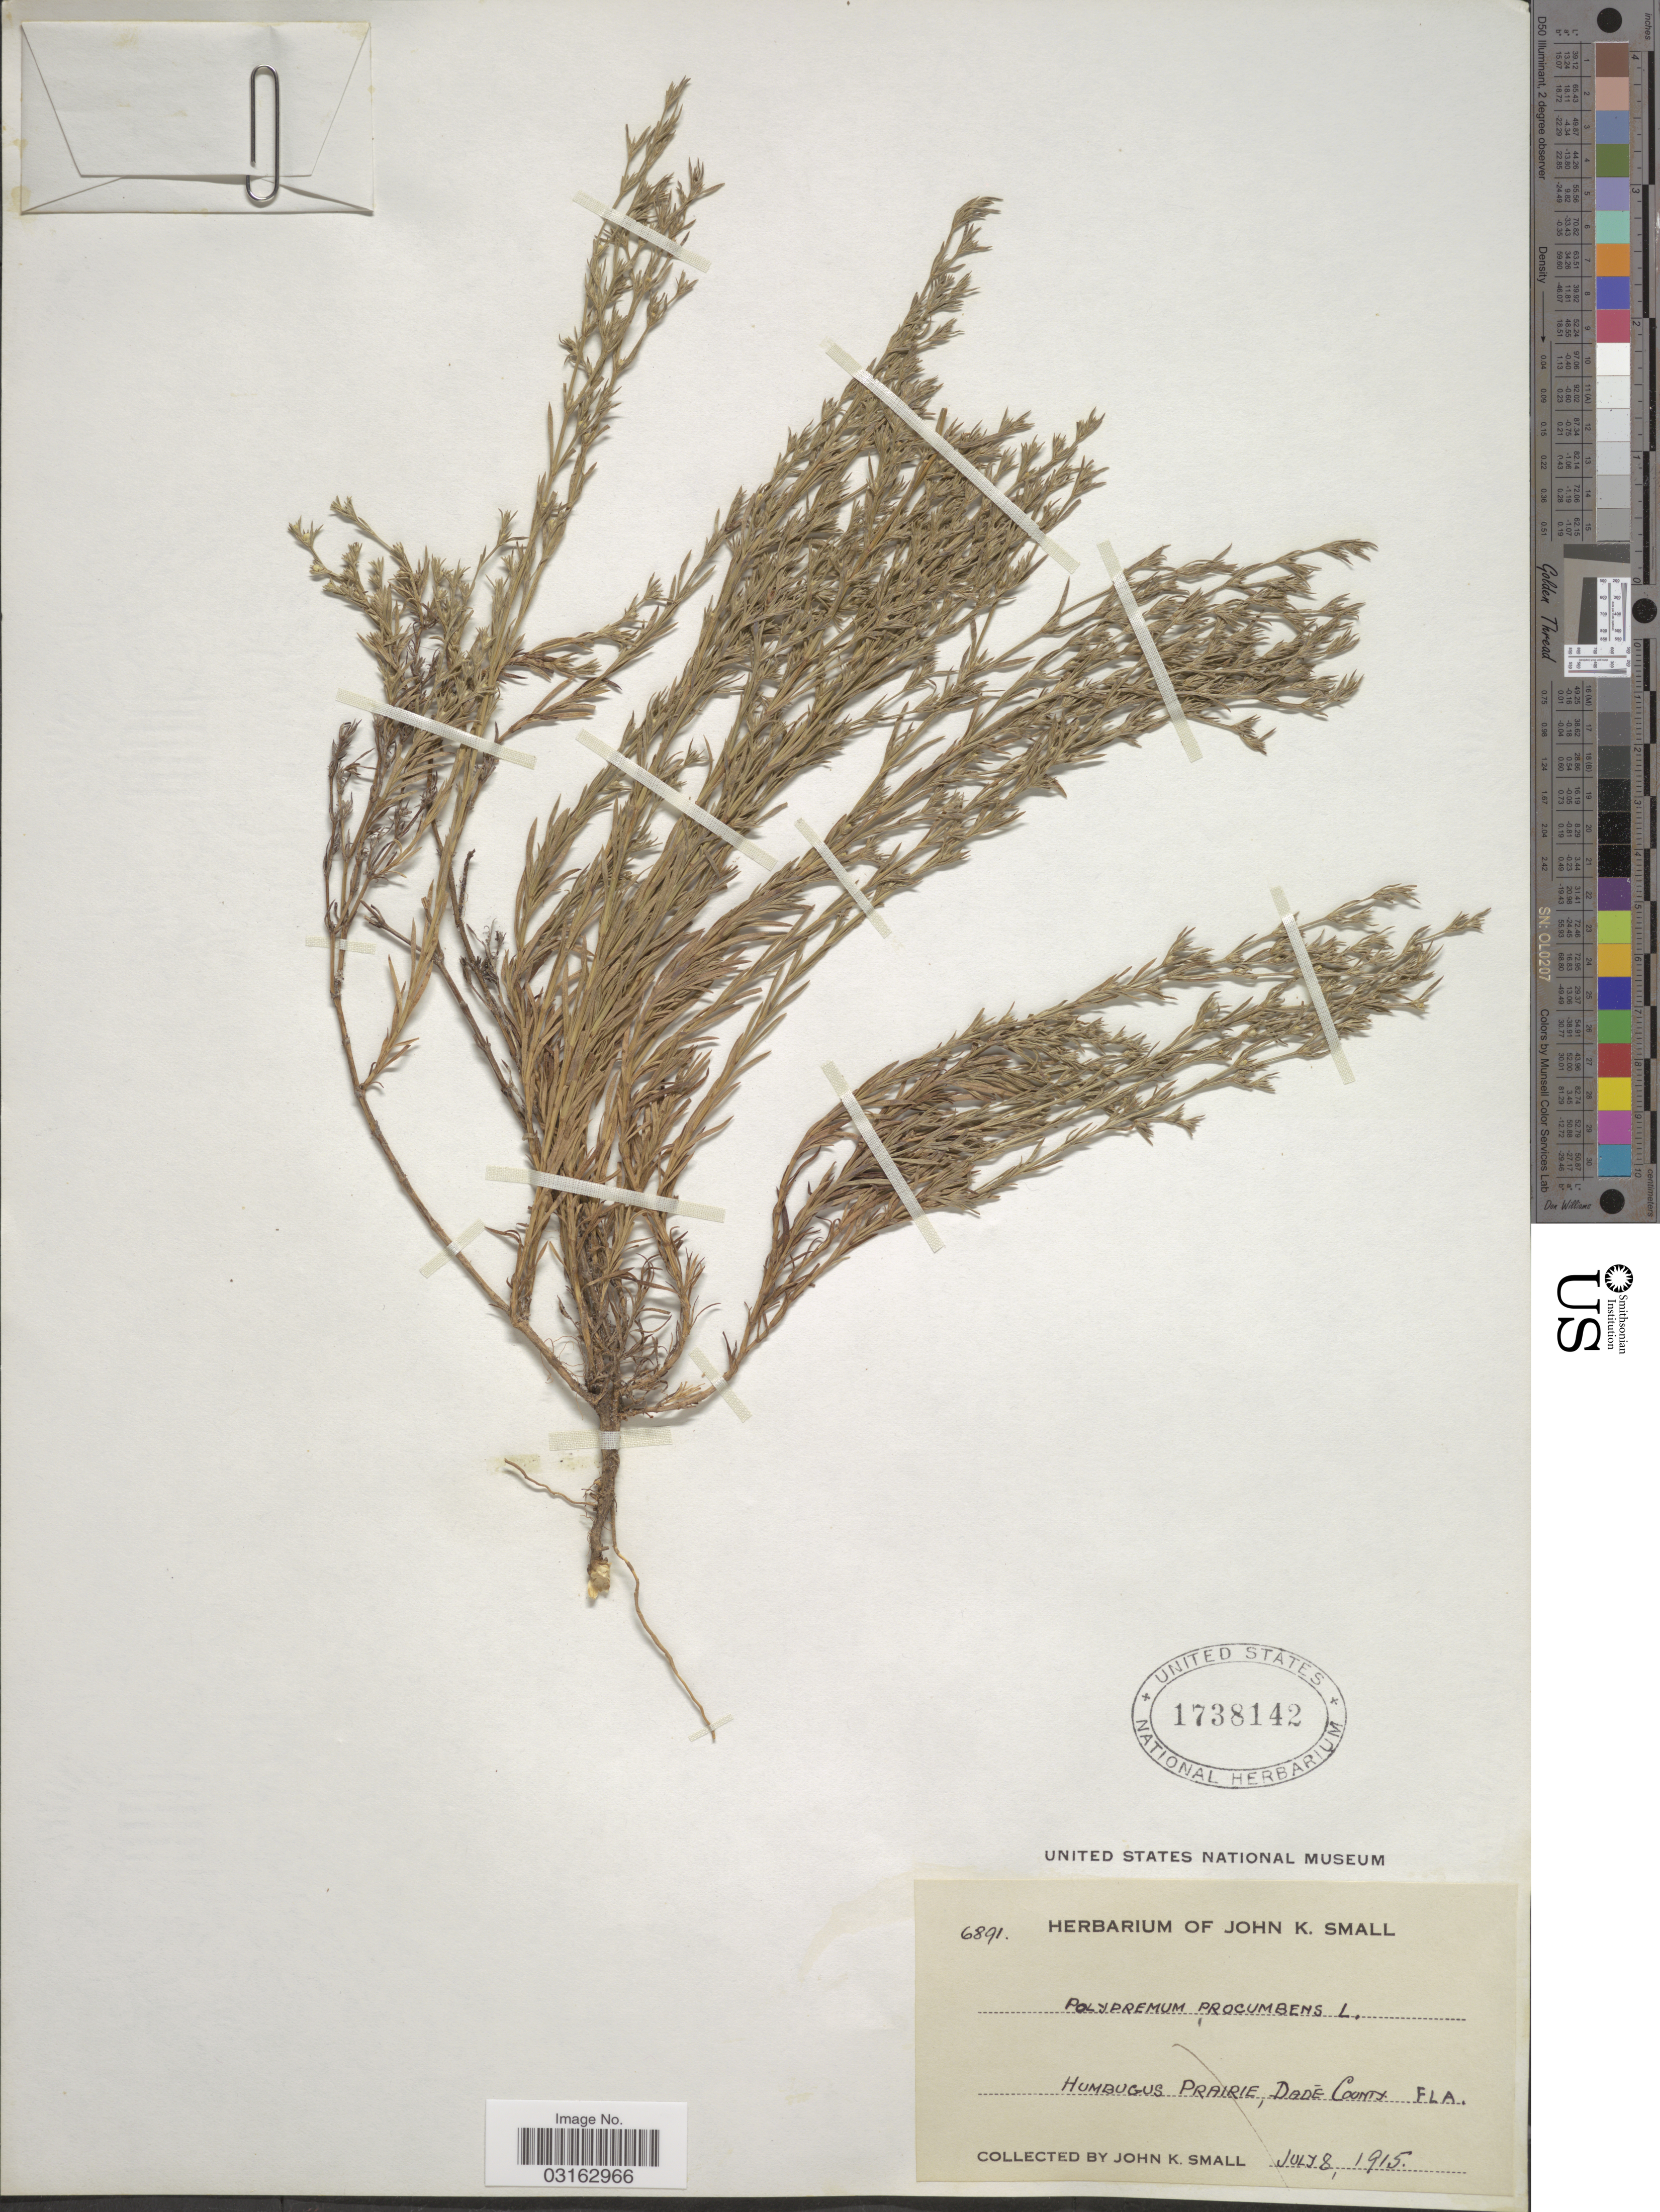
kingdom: Plantae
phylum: Tracheophyta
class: Magnoliopsida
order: Lamiales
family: Tetrachondraceae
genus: Polypremum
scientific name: Polypremum procumbens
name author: L.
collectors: J. K. Small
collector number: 6891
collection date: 1915-07-08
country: United States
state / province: Florida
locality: Humbugus Prairie, Dade County.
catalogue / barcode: US 1738142